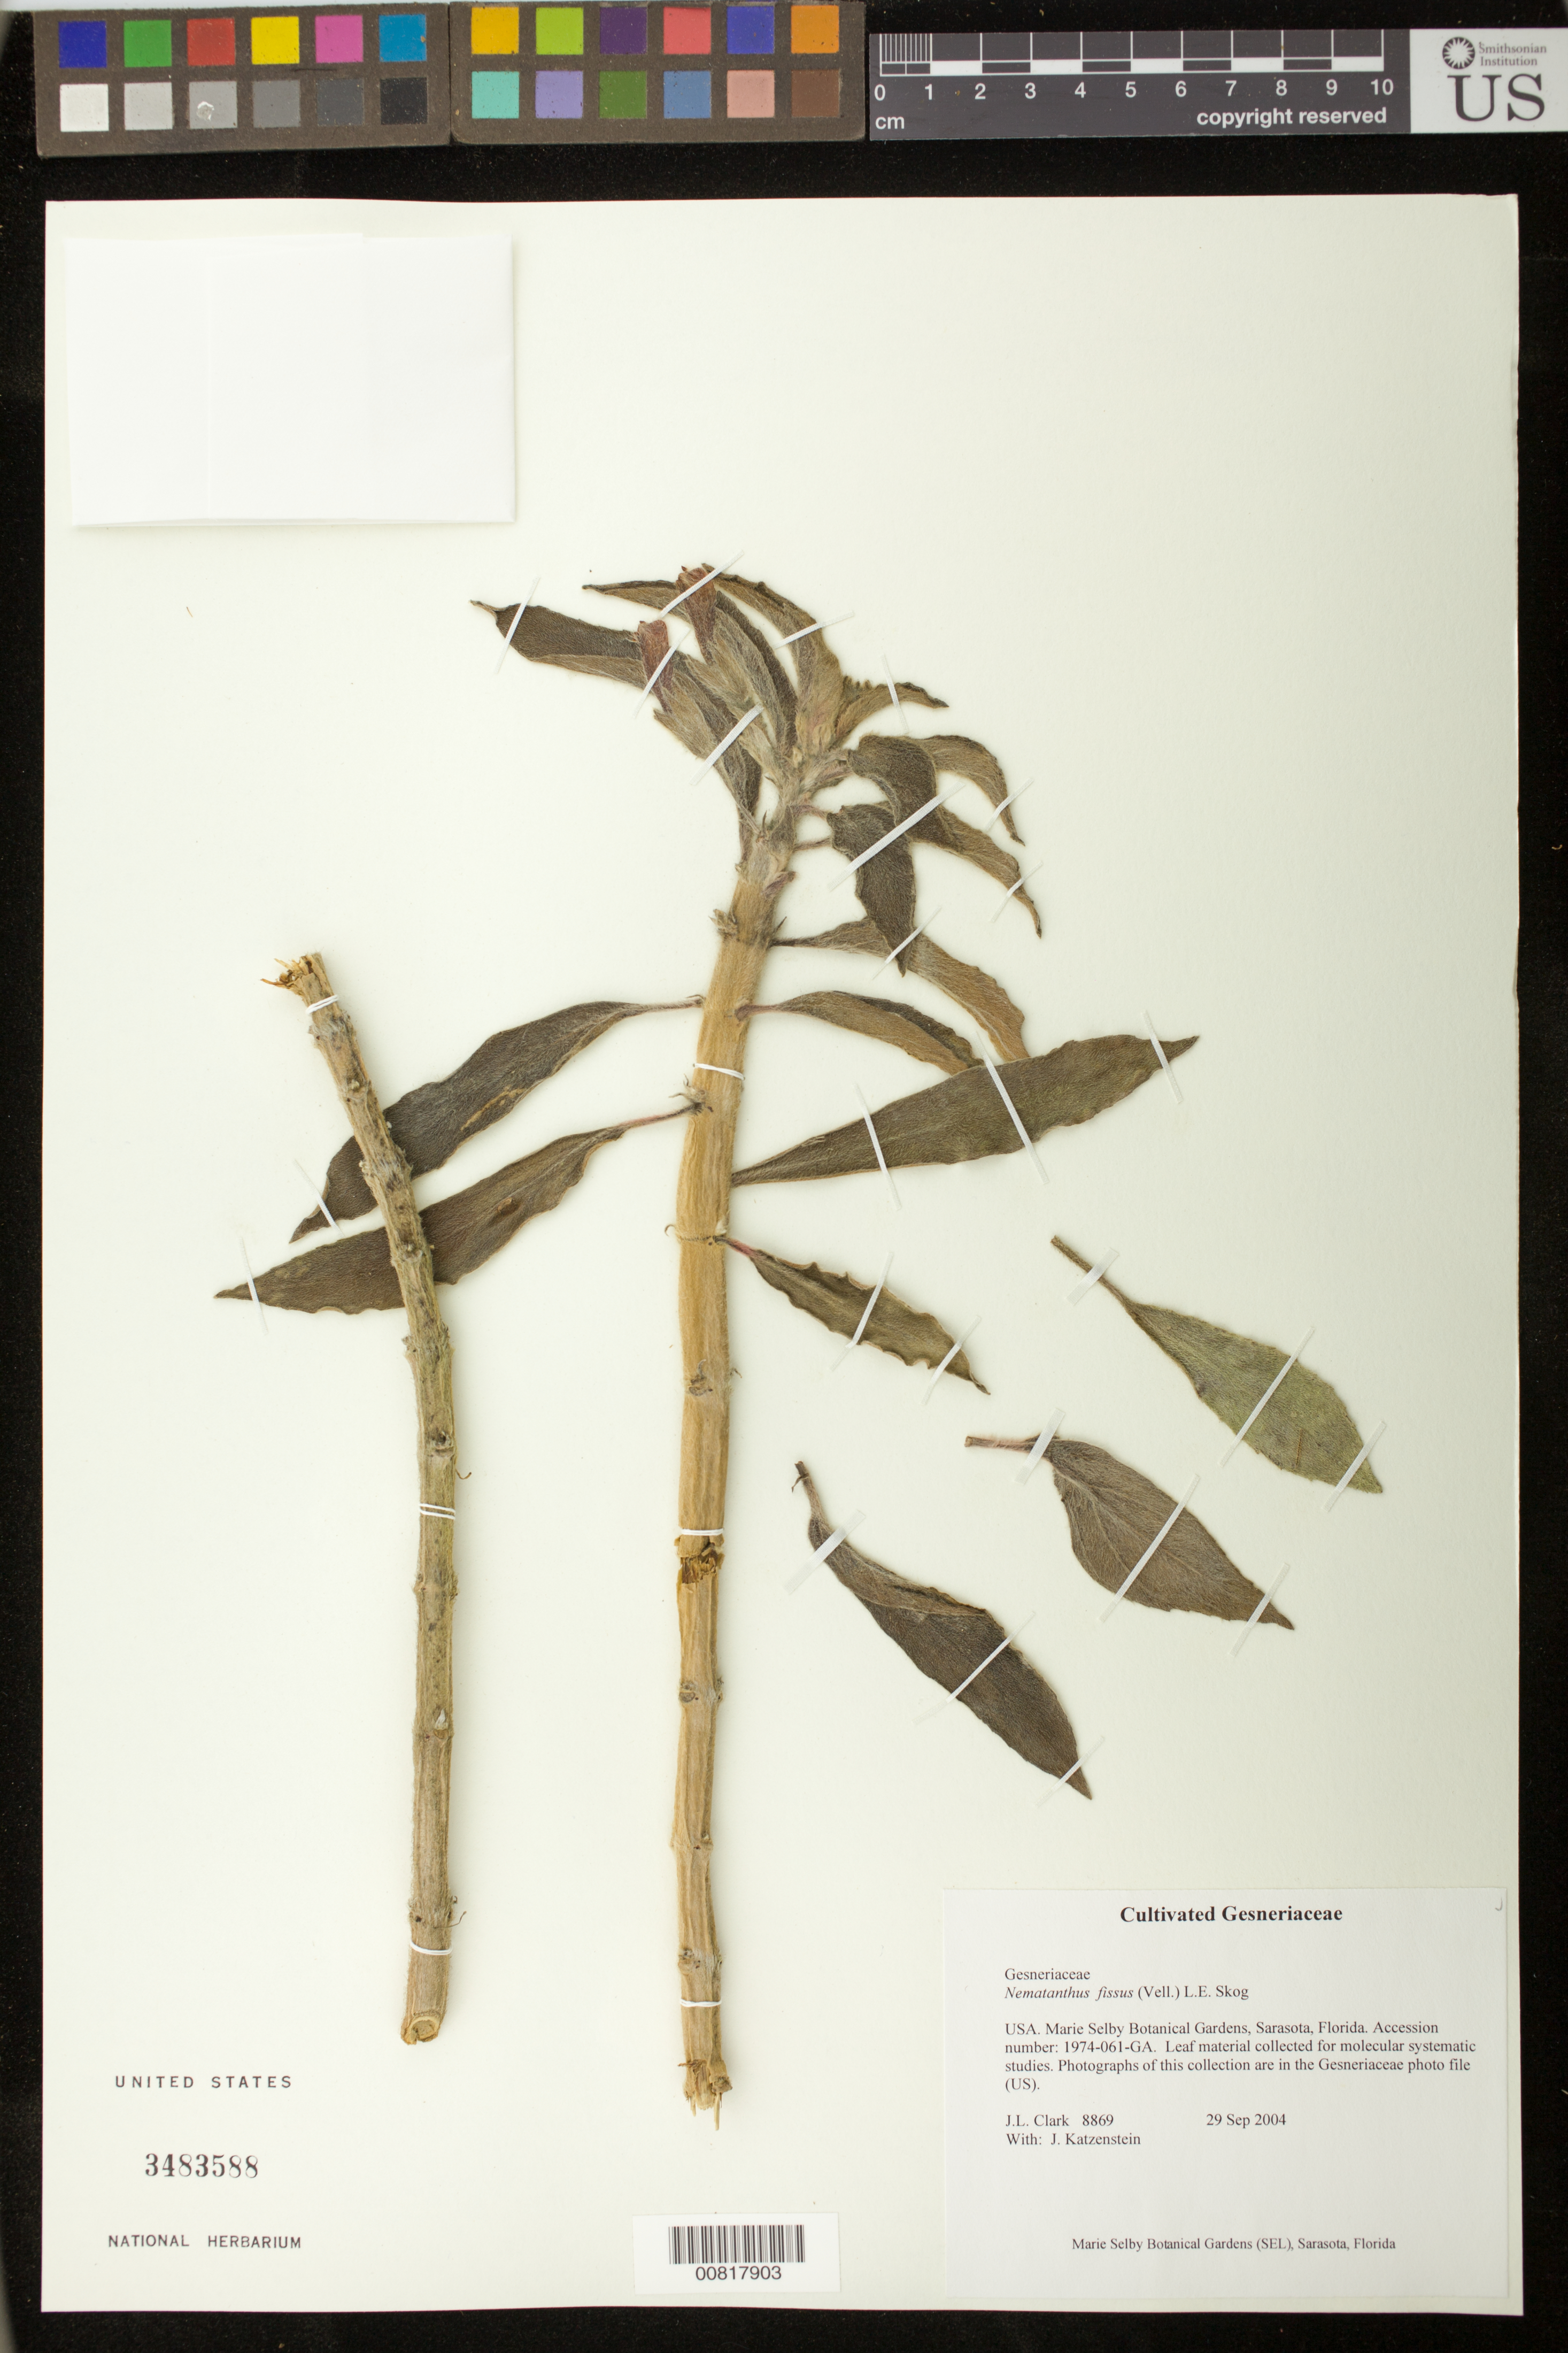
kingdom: Plantae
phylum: Tracheophyta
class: Magnoliopsida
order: Lamiales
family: Gesneriaceae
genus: Nematanthus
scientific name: Nematanthus fissus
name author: (Vell.) L.E. Skog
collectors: J. L. Clark & J. Katzenstein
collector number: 8869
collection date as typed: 29 Sep 2004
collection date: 2004-09-29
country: United States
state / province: Florida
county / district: Sarasota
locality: Marie Selby Botanical Gardens, Sarasota, Florida.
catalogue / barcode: US 3483588